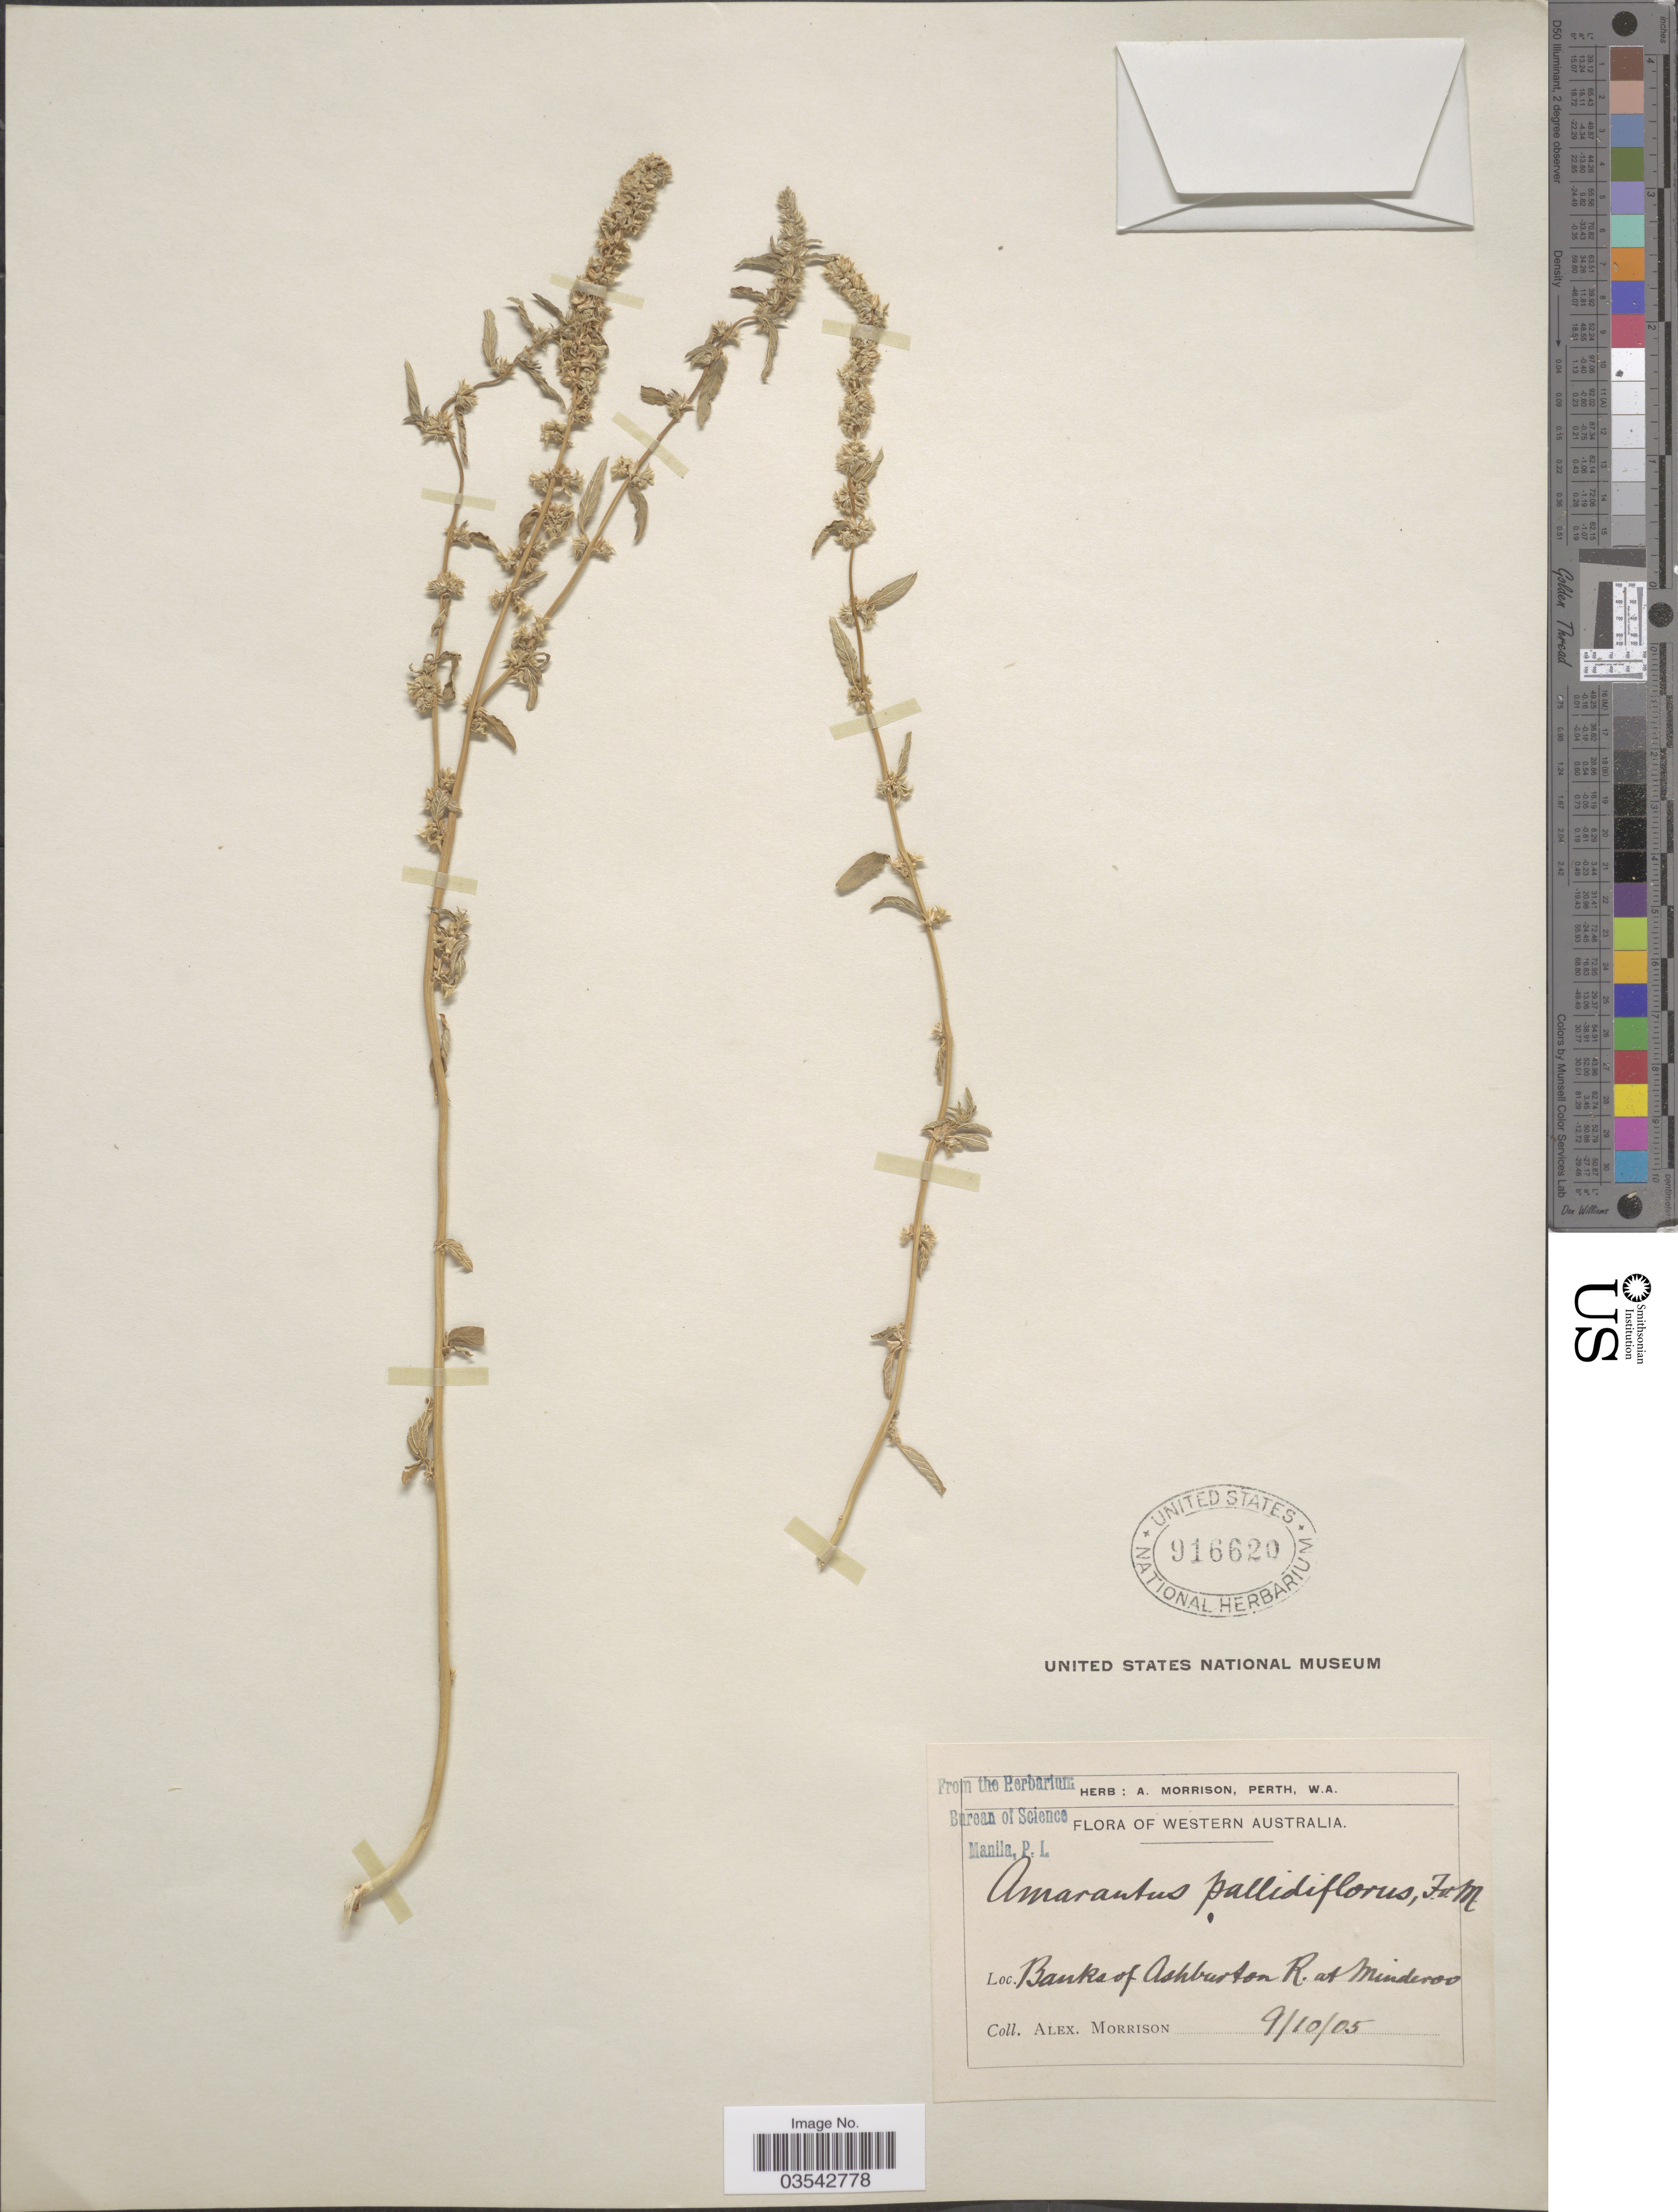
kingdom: Plantae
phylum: Tracheophyta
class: Magnoliopsida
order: Caryophyllales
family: Amaranthaceae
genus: Amaranthus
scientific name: Amaranthus pallidiflorus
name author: F. Muell.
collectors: A. Morrison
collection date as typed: Transcribed d/m/y: 9/10/5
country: Australia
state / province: Western Australia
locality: Banks of Ashburton R. at Minderoo.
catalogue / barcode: US 916620